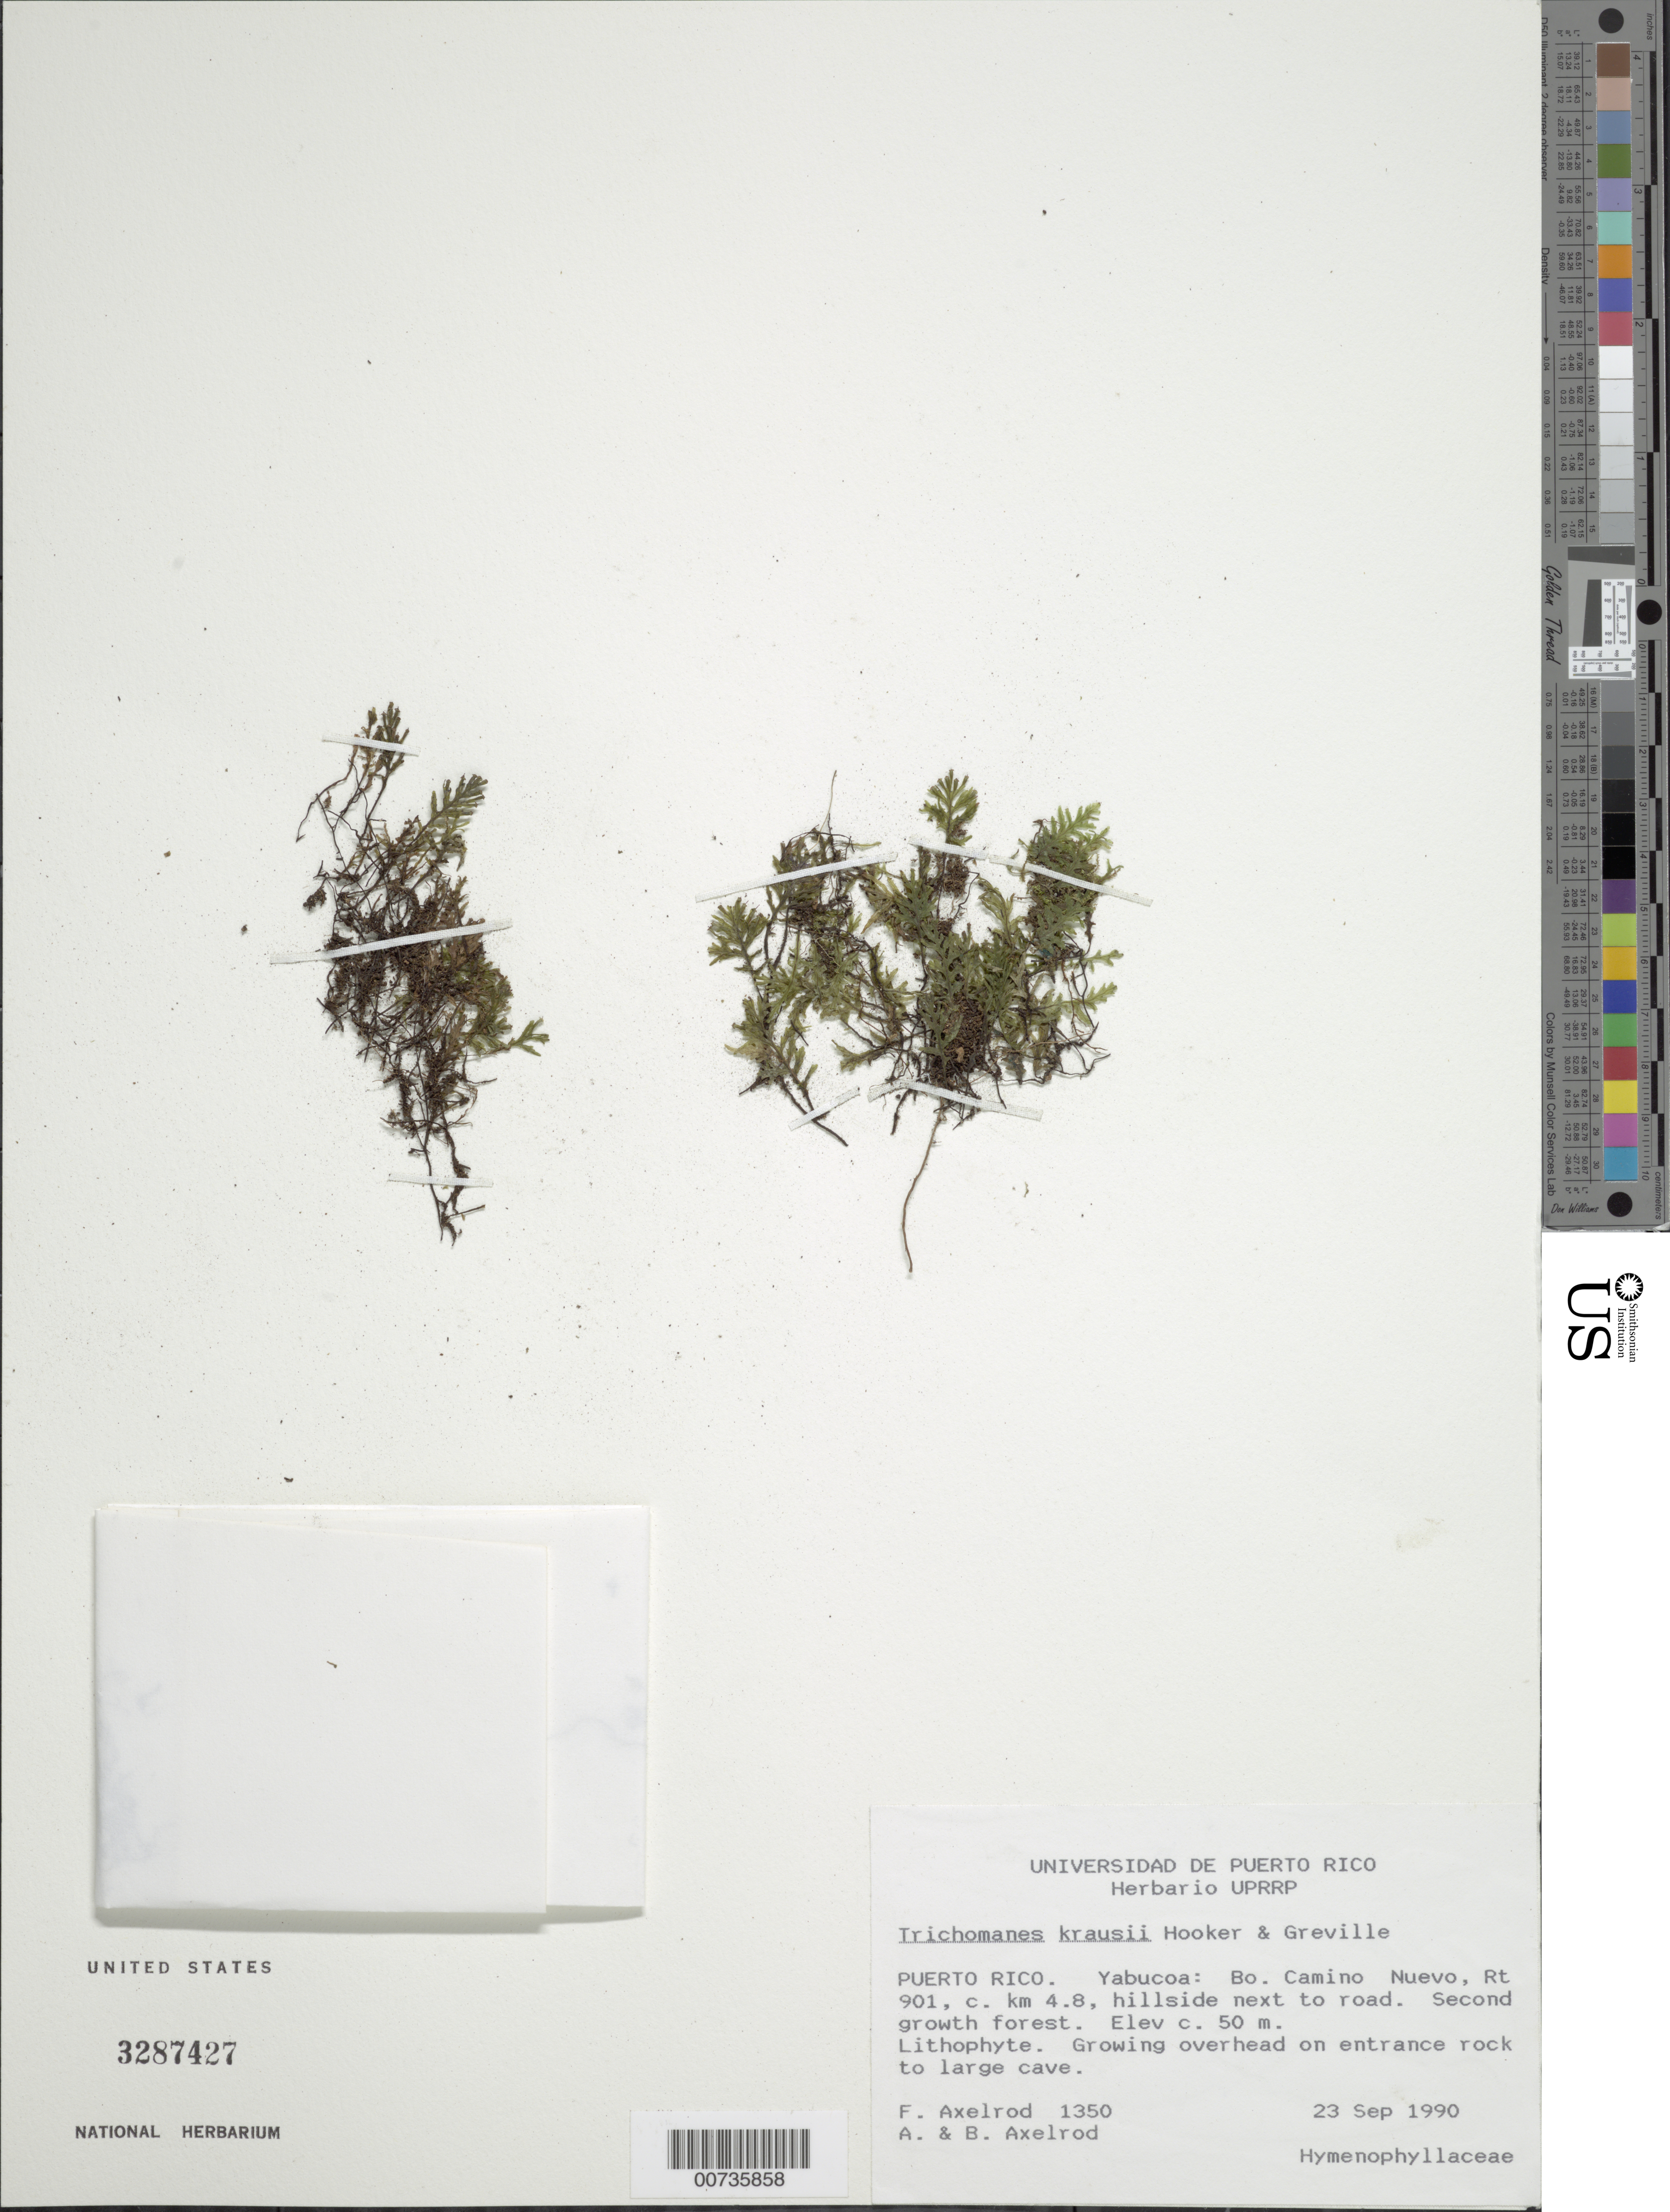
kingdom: Plantae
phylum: Tracheophyta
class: Polypodiopsida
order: Hymenophyllales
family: Hymenophyllaceae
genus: Didymoglossum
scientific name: Didymoglossum kraussii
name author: (Hook. & Grev.) C. Presl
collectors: F. S. Axelrod, A. Axelrod & B. Axelrod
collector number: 1350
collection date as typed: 23 Sep 1990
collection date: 1990-09-23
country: Puerto Rico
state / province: Yabucoa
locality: Yabucoa: Bo. Camino Nuevo, Rte 901, c. km 4.8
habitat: Hillside next to road, Second growth forest; growing overhead on entrance rock to large cliff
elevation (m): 50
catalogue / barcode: US 3287427